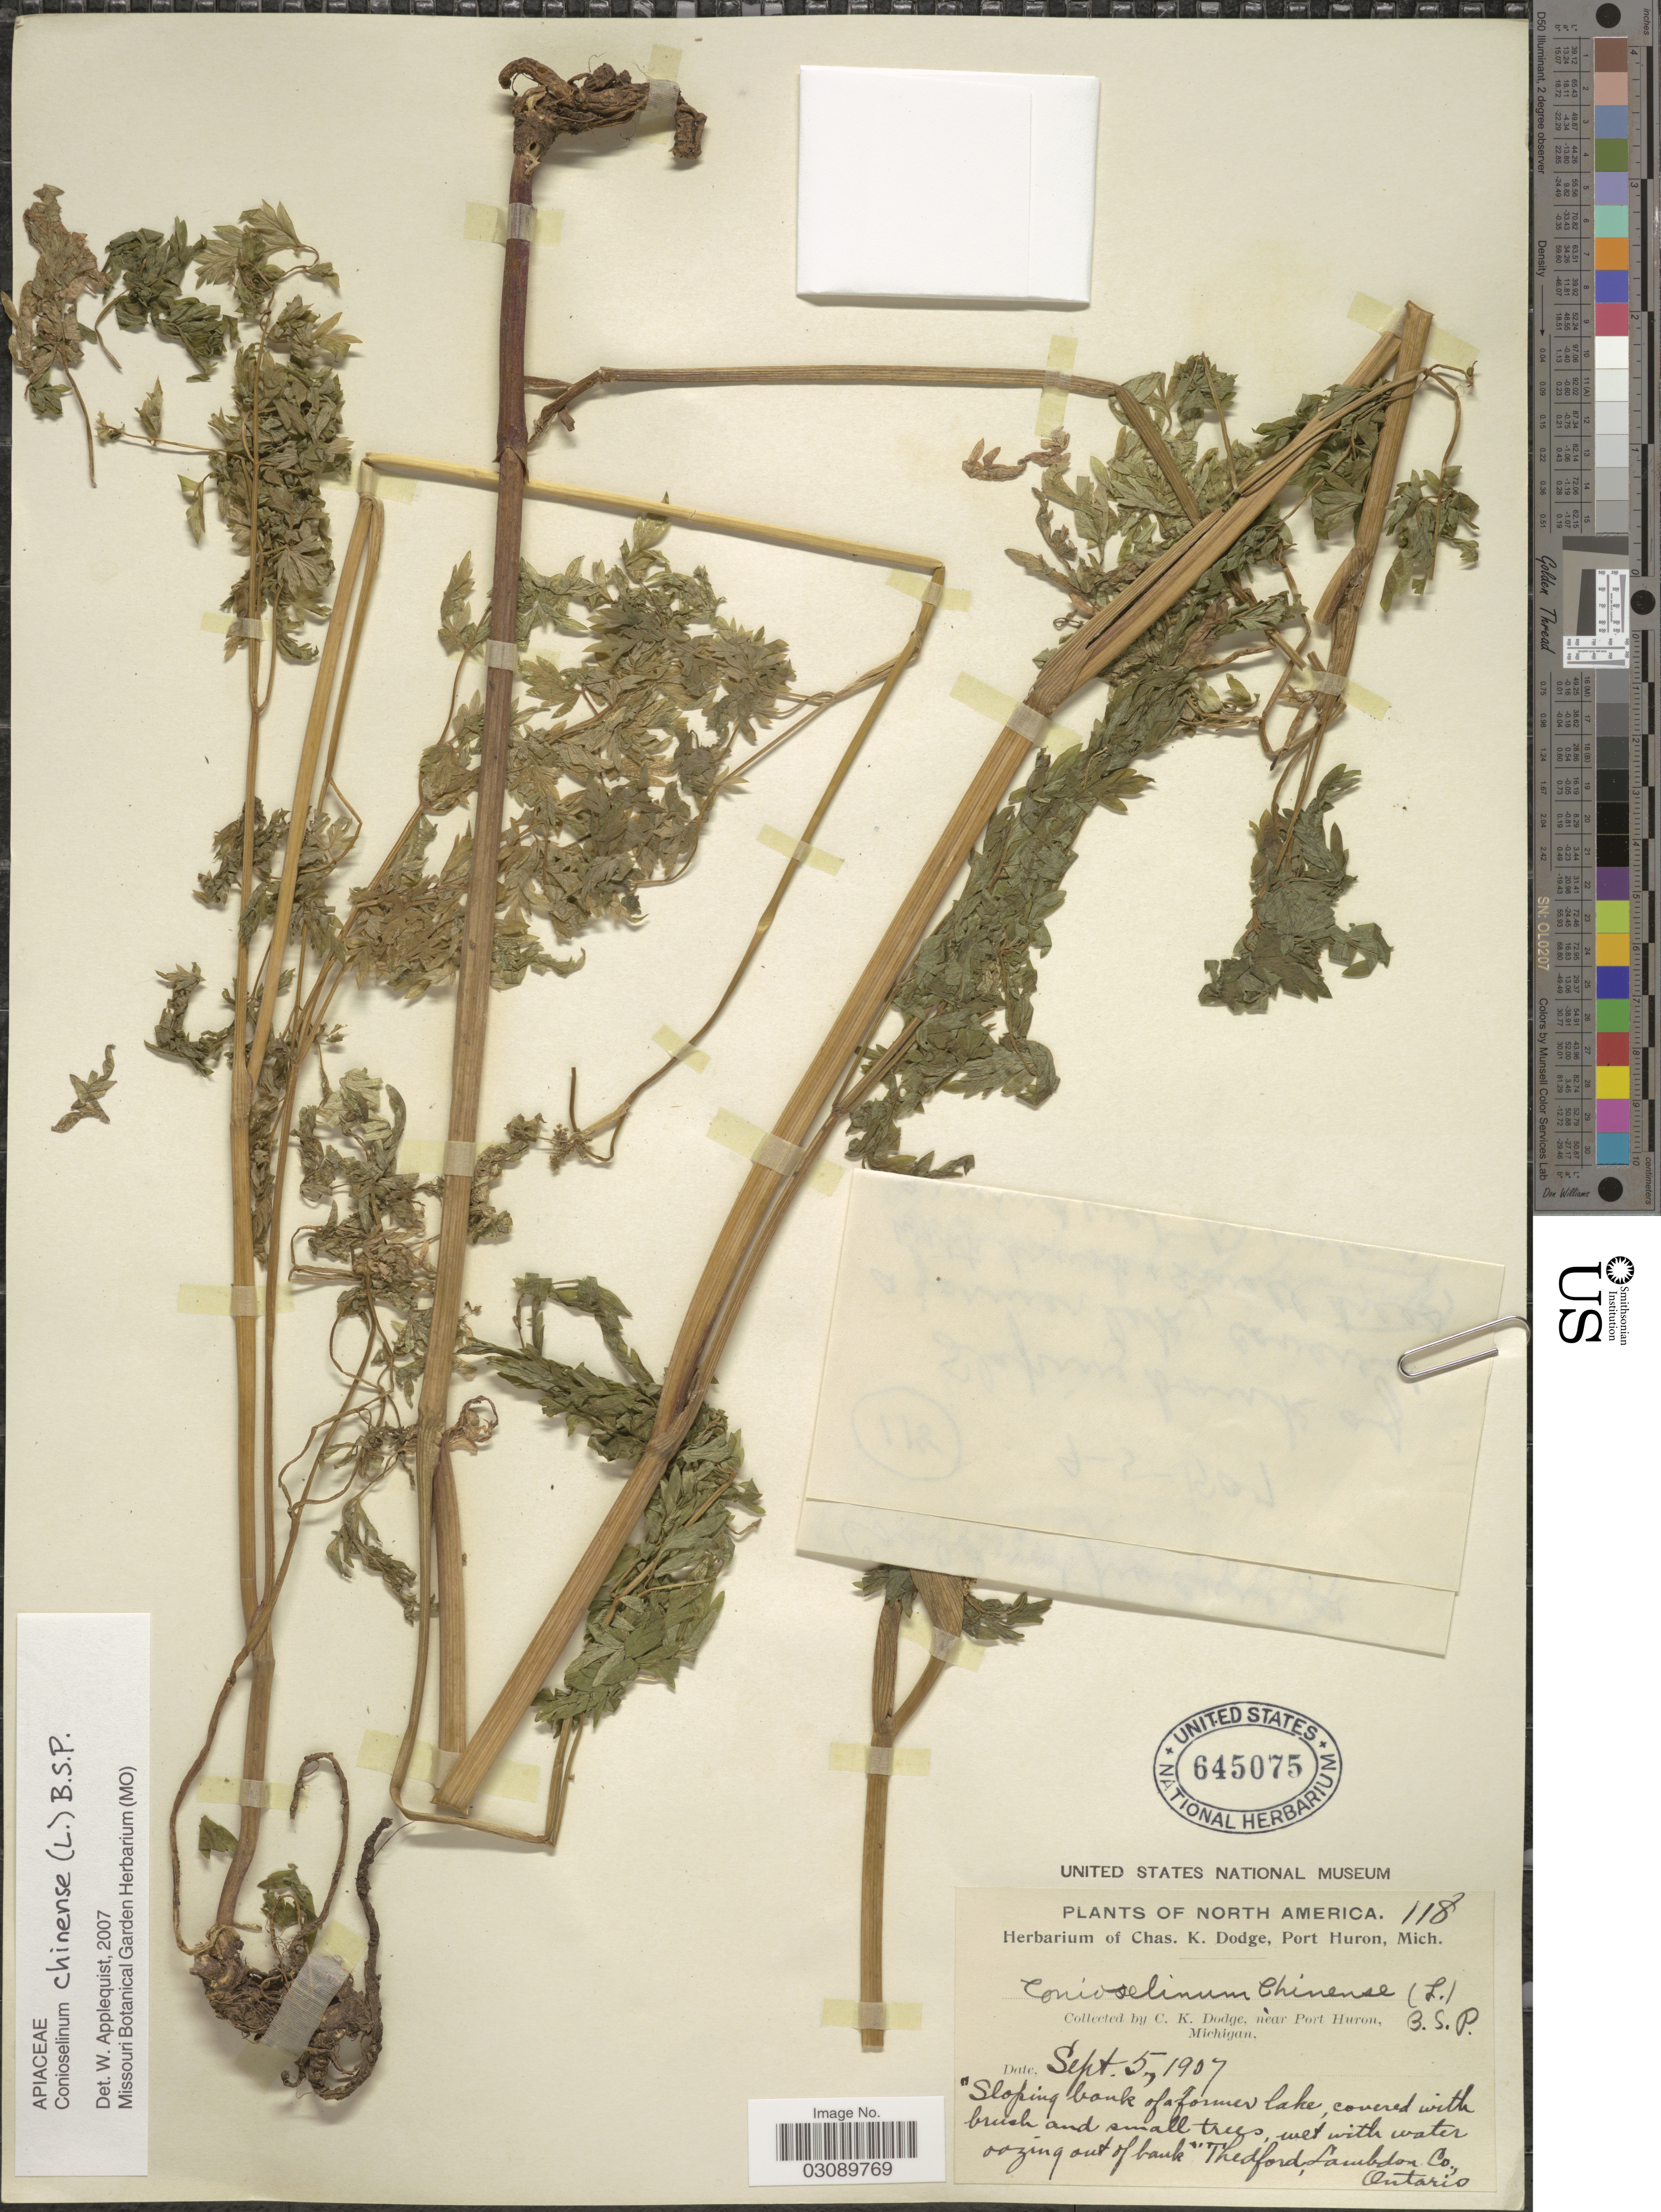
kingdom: Plantae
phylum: Tracheophyta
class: Magnoliopsida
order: Apiales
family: Apiaceae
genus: Conioselinum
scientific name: Conioselinum chinense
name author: (L.) Britton et al.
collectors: C. K. Dodge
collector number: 118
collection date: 1907-09-05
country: Canada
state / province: Ontario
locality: Wet with water oozing out of bank Thedford, Lambdon Co.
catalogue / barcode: US 645075